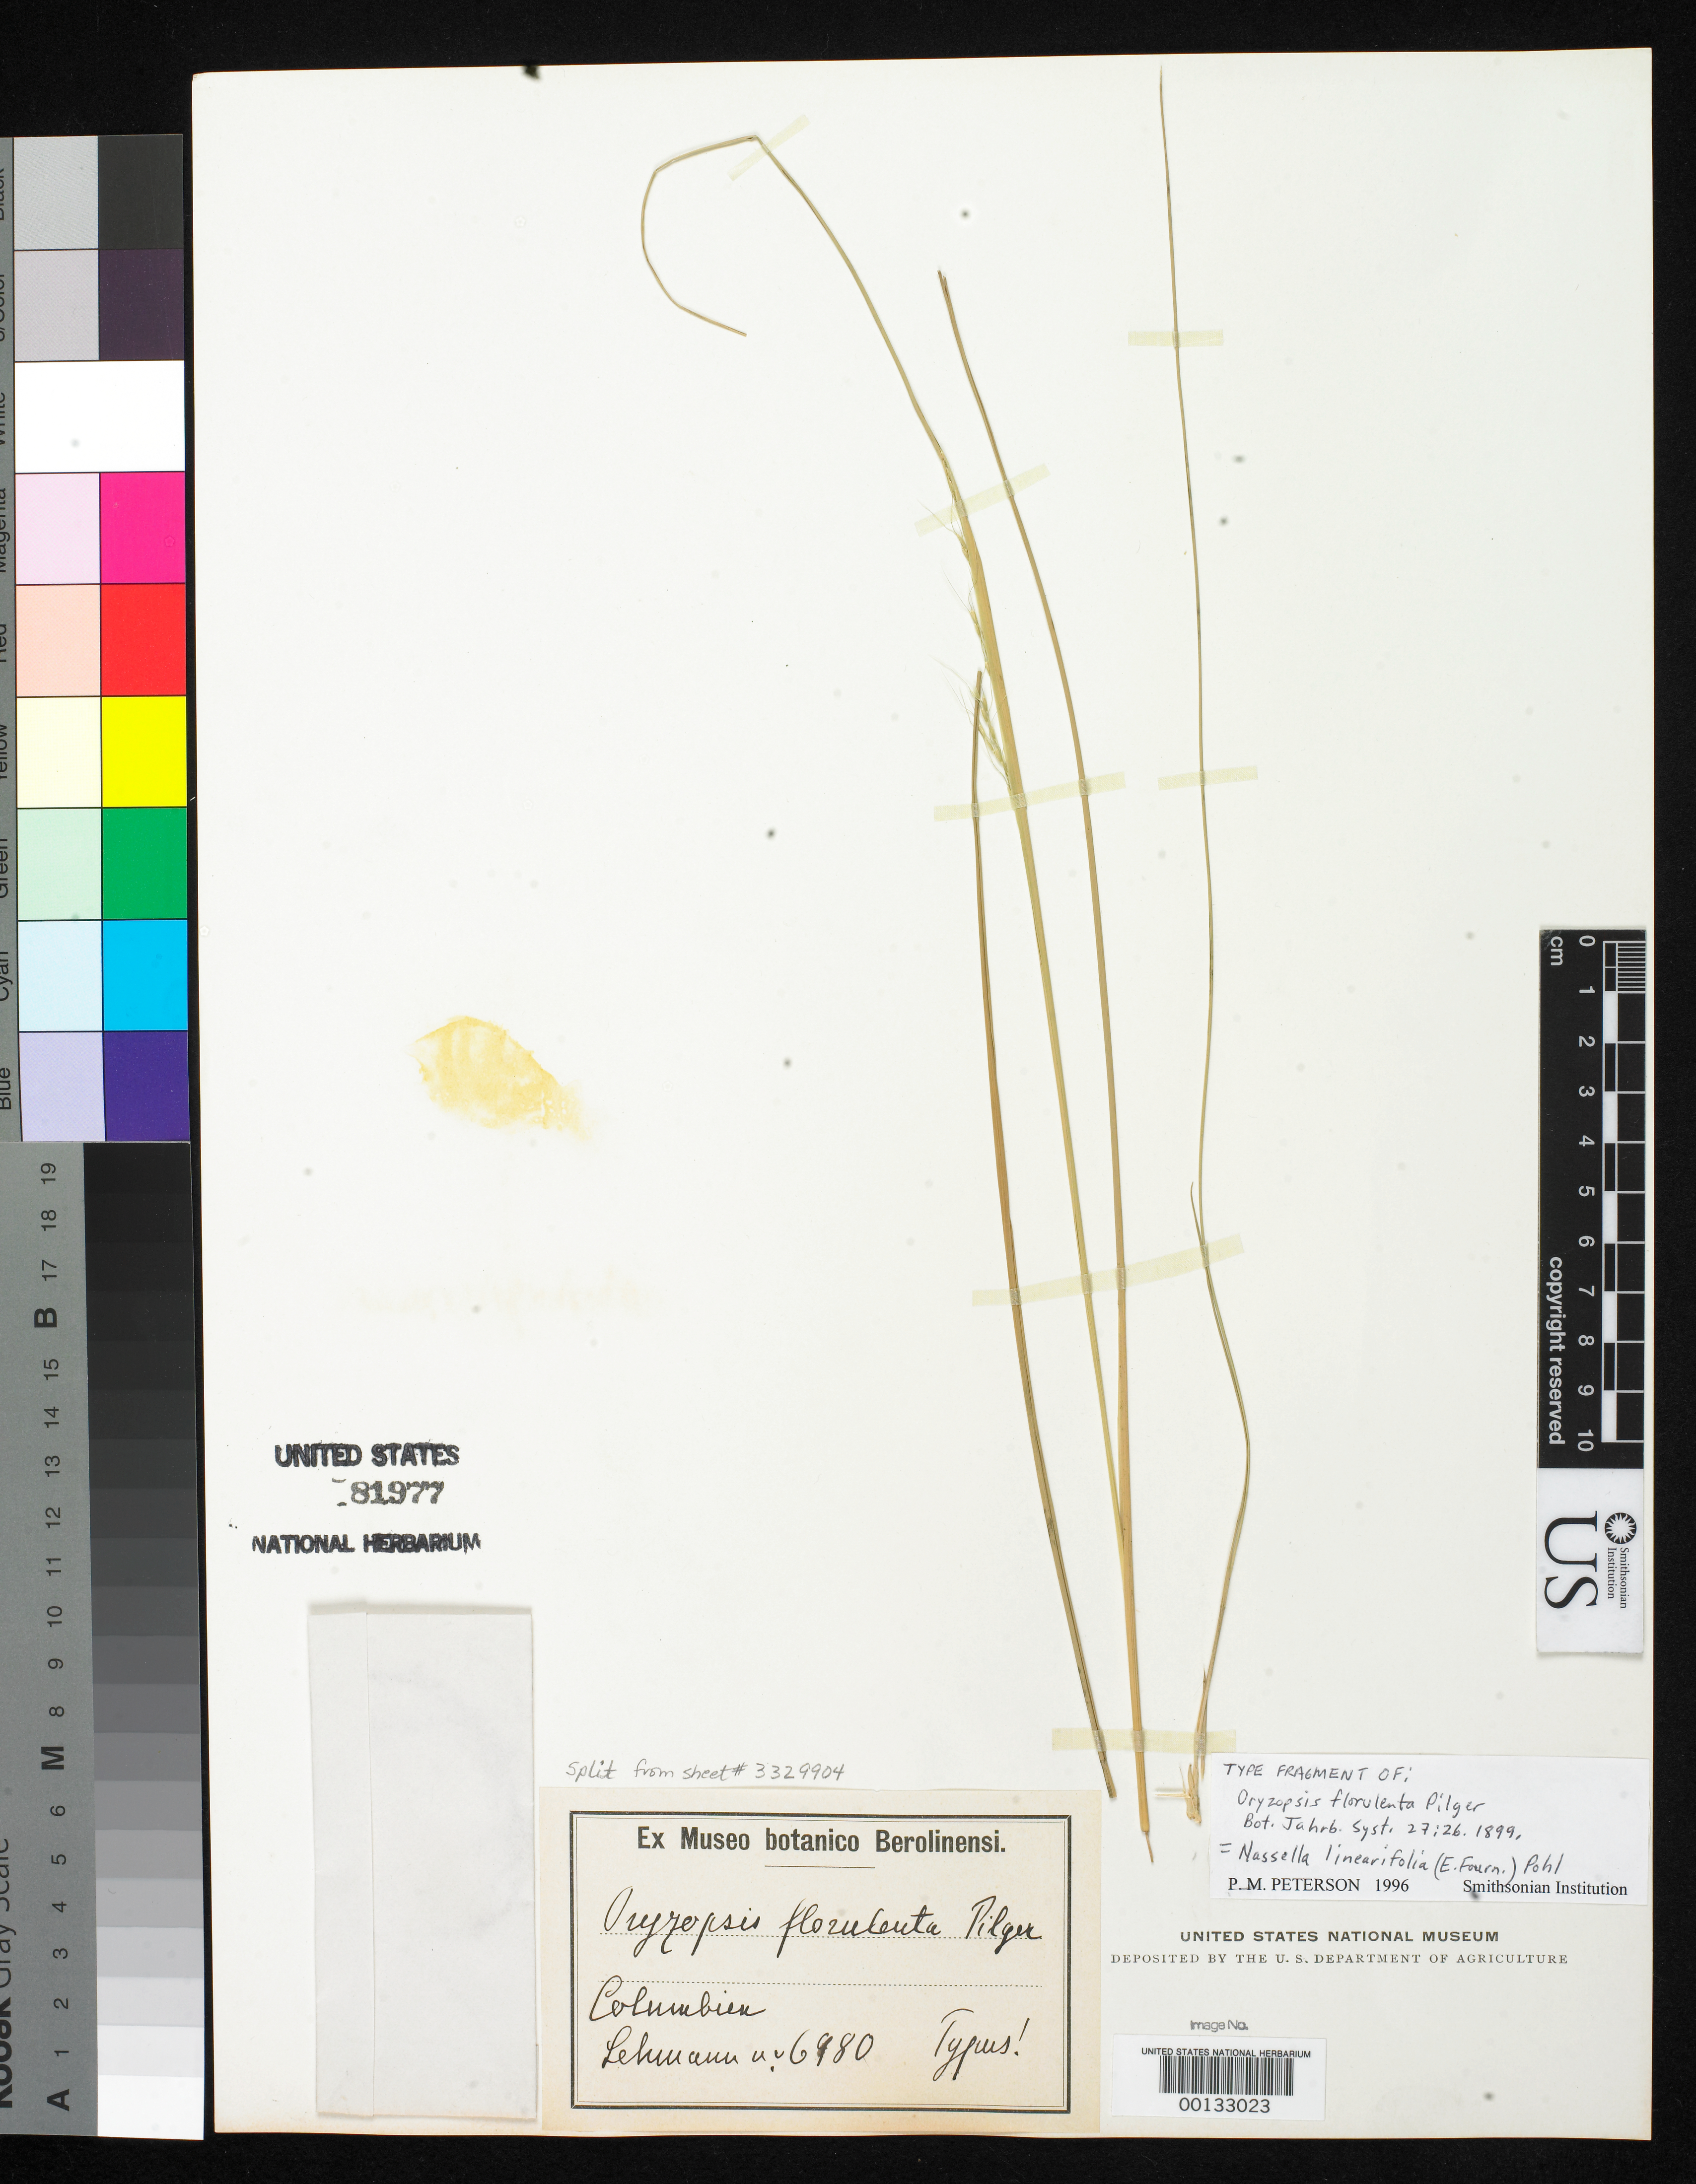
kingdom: Plantae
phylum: Tracheophyta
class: Liliopsida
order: Poales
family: Poaceae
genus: Oryzopsis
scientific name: Oryzopsis florulenta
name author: Pilg.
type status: Isotype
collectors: F. C. Lehmann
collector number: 6980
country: Colombia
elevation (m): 2500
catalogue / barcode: US 81977